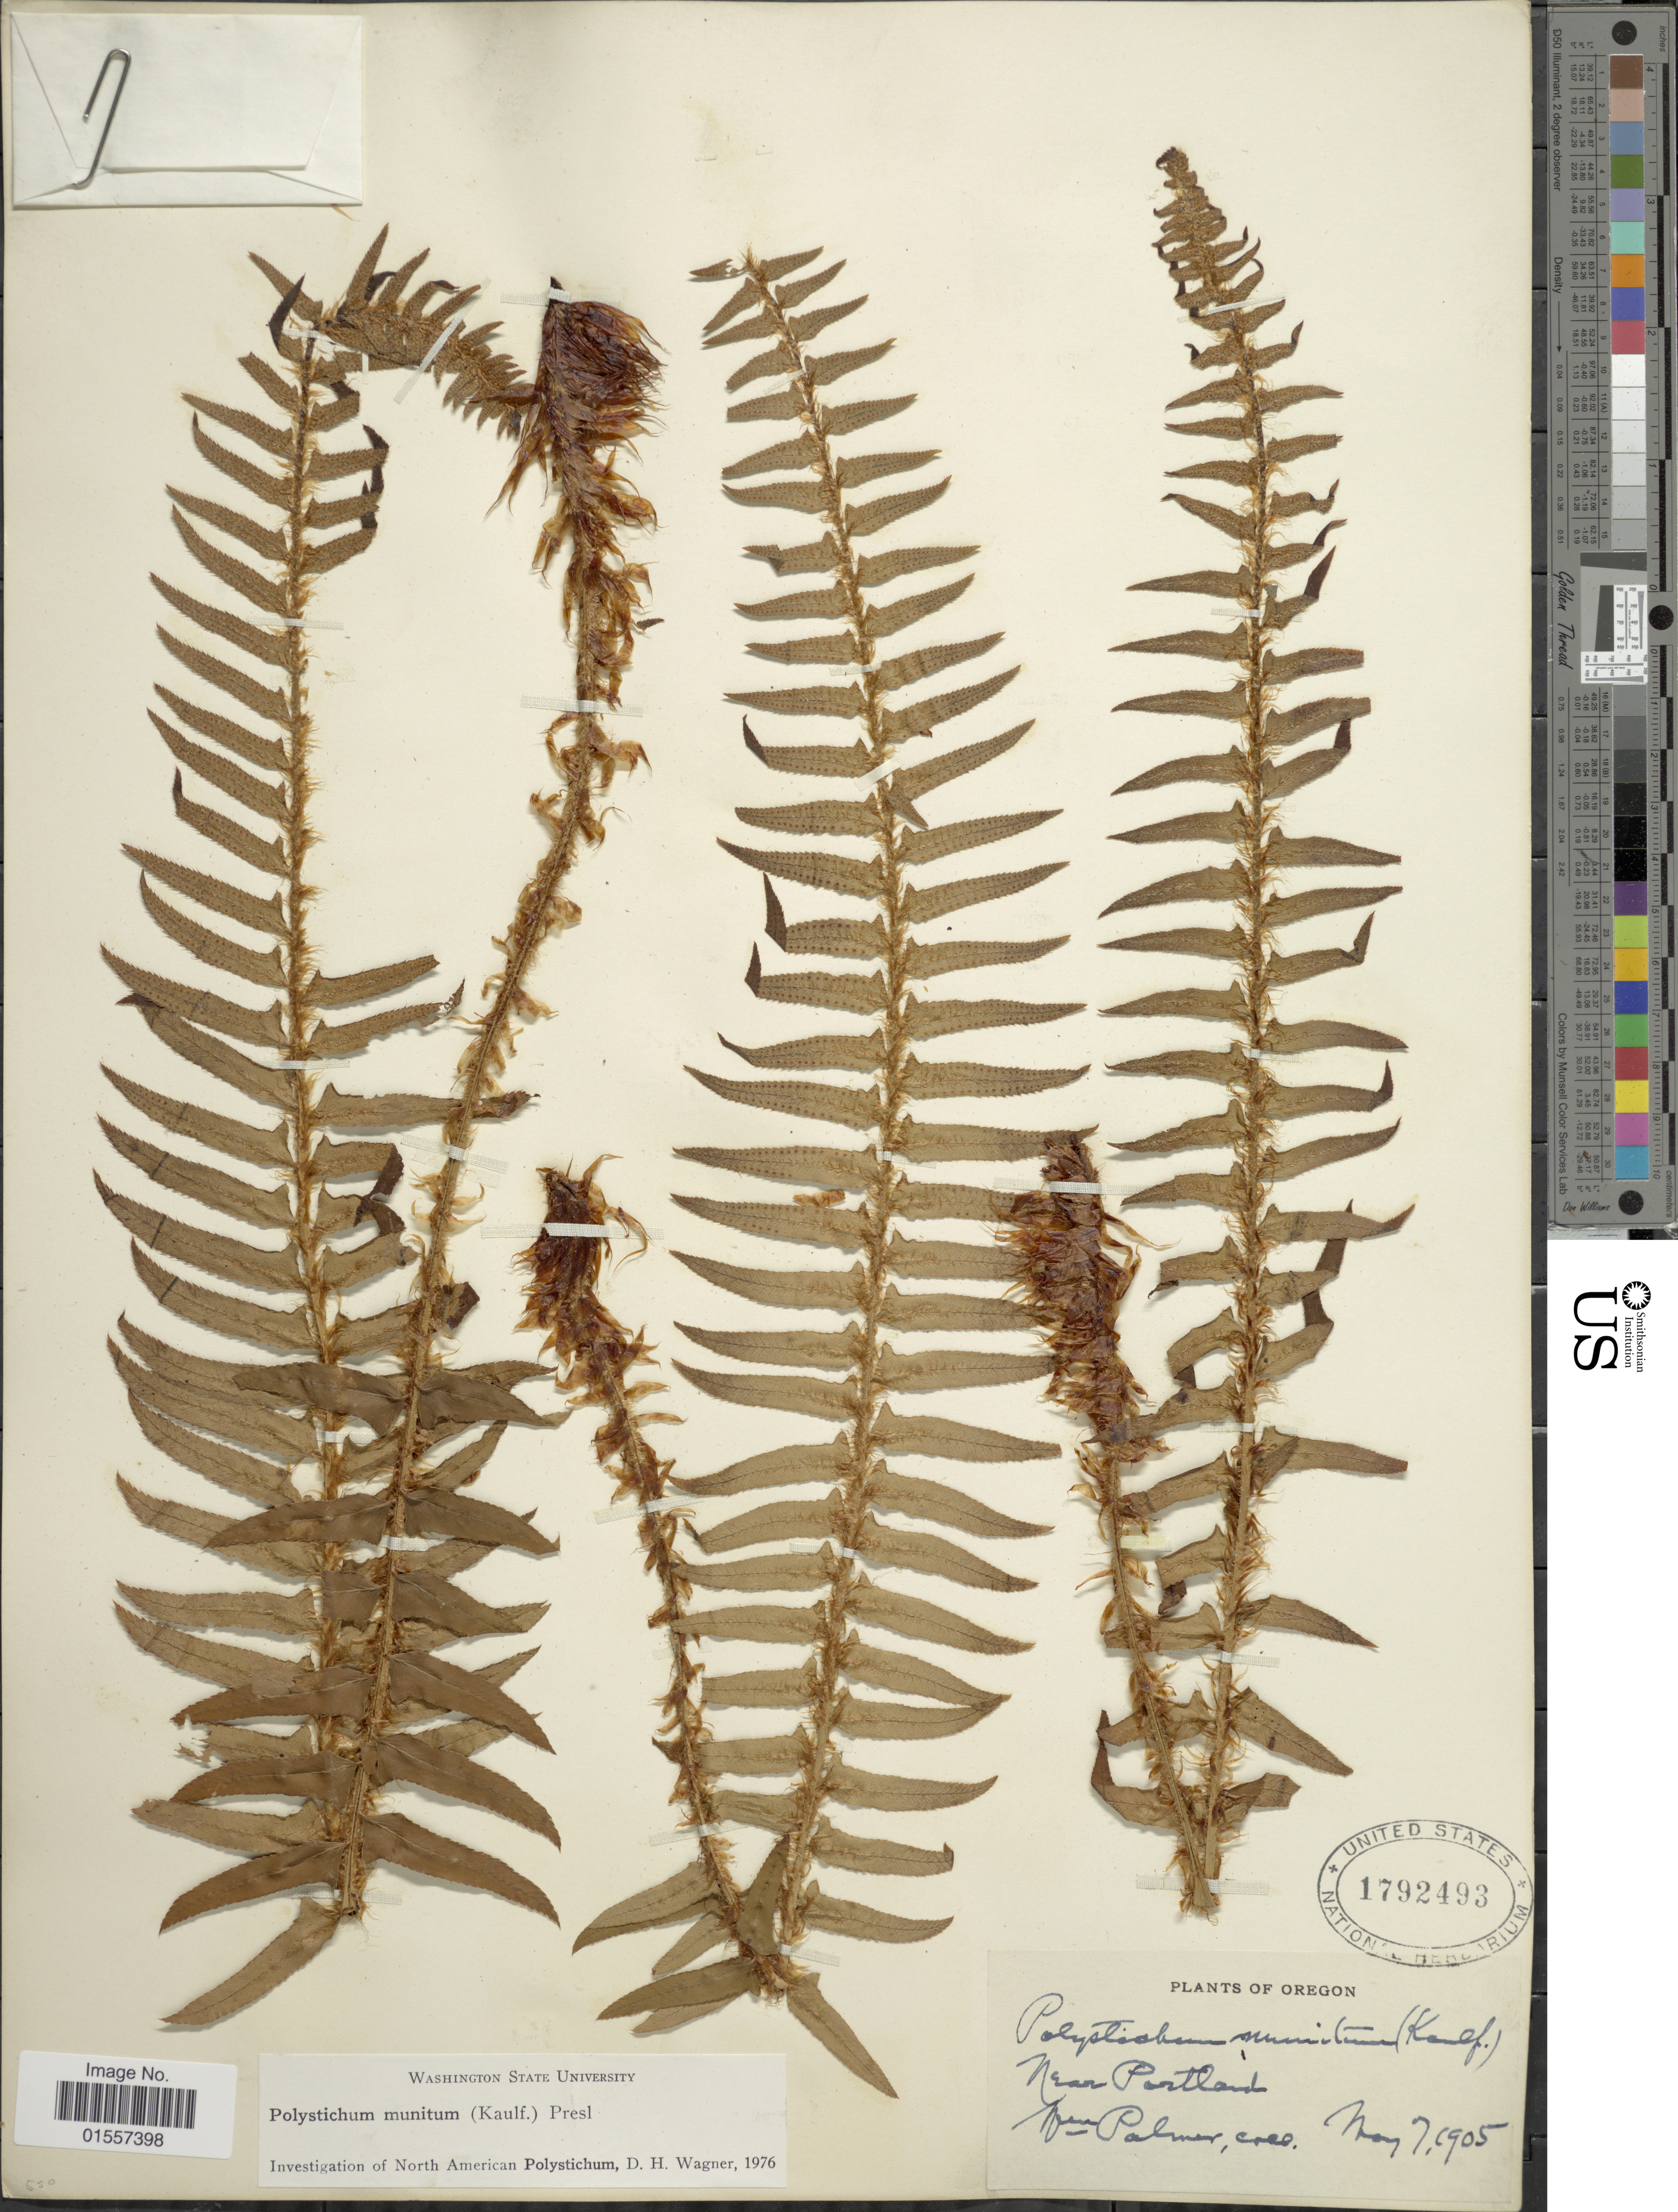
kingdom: Plantae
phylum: Tracheophyta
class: Polypodiopsida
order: Polypodiales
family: Dryopteridaceae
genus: Polystichum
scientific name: Polystichum munitum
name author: (Kaulf.) C. Presl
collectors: W. Palmer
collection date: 1905-05-07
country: United States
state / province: Oregon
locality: Oregon, near Portland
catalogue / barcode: US 1792493